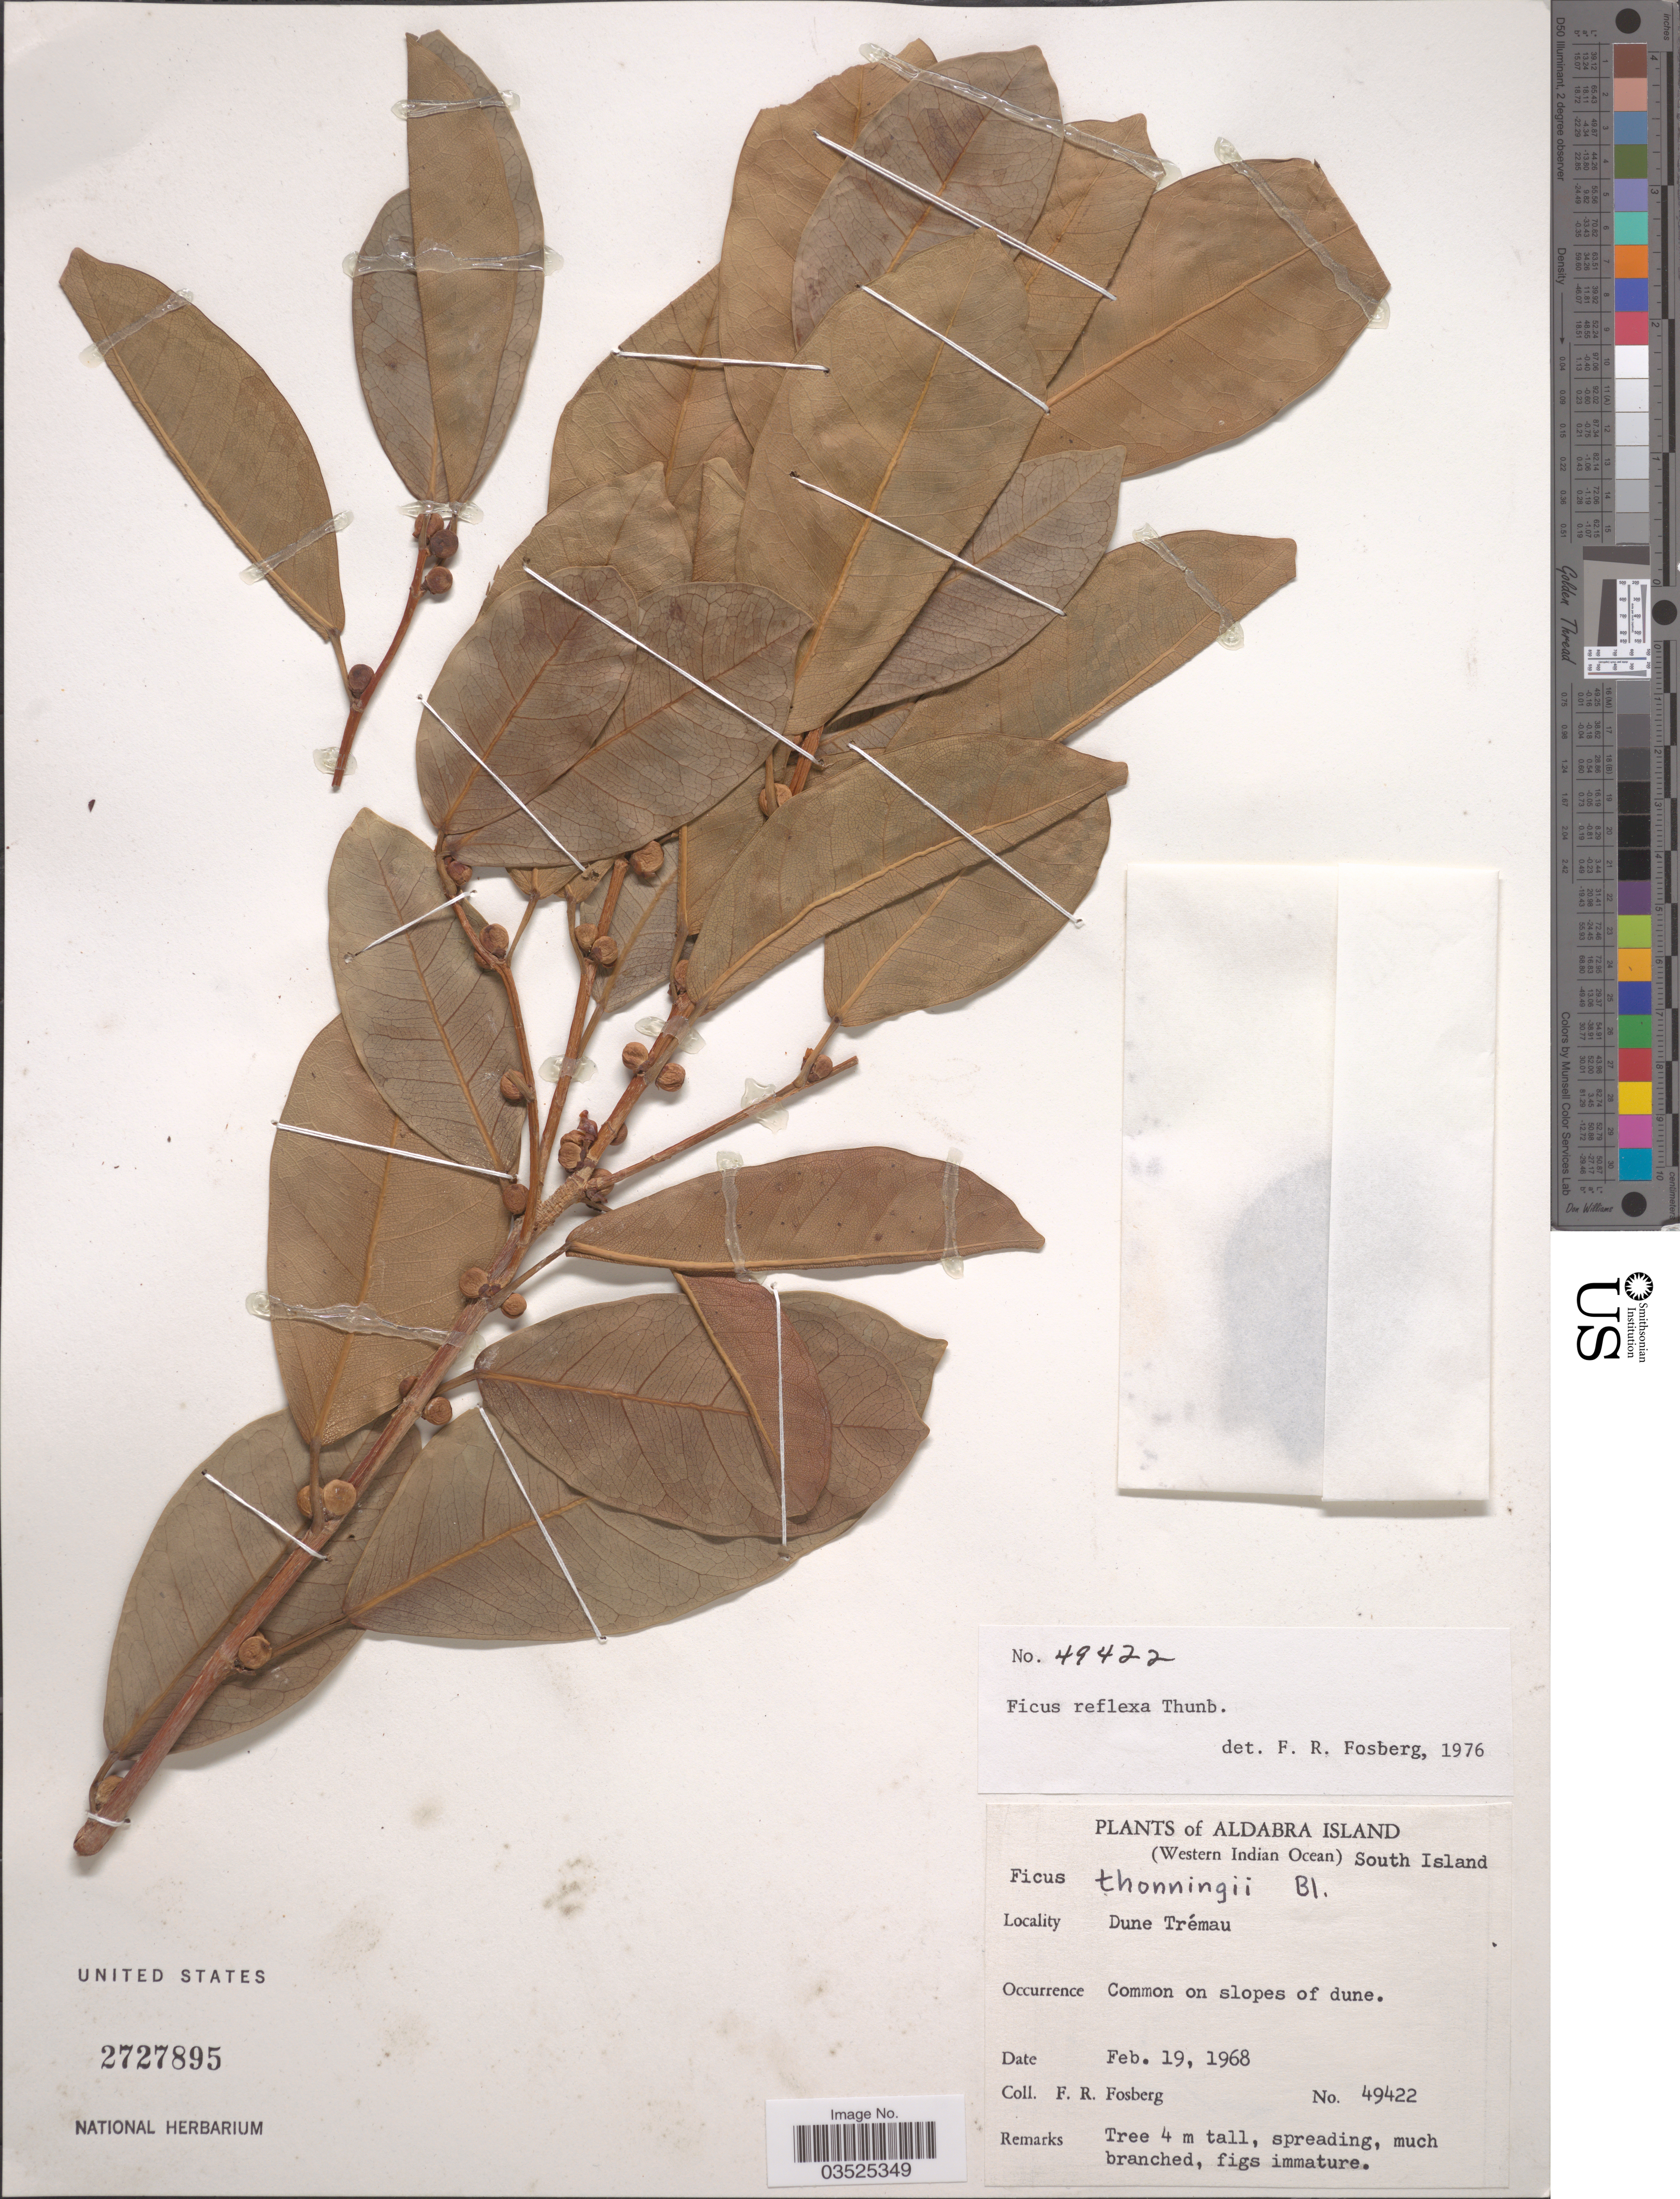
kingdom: Plantae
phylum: Tracheophyta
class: Magnoliopsida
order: Rosales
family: Moraceae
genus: Ficus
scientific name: Ficus reflexa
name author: Thunb.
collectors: F. R. Fosberg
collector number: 49422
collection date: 1968-02-19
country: Seychelles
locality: Aldabra Island (Western Indian Ocean) South Island. Dune Trémau.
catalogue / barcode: US 2727895